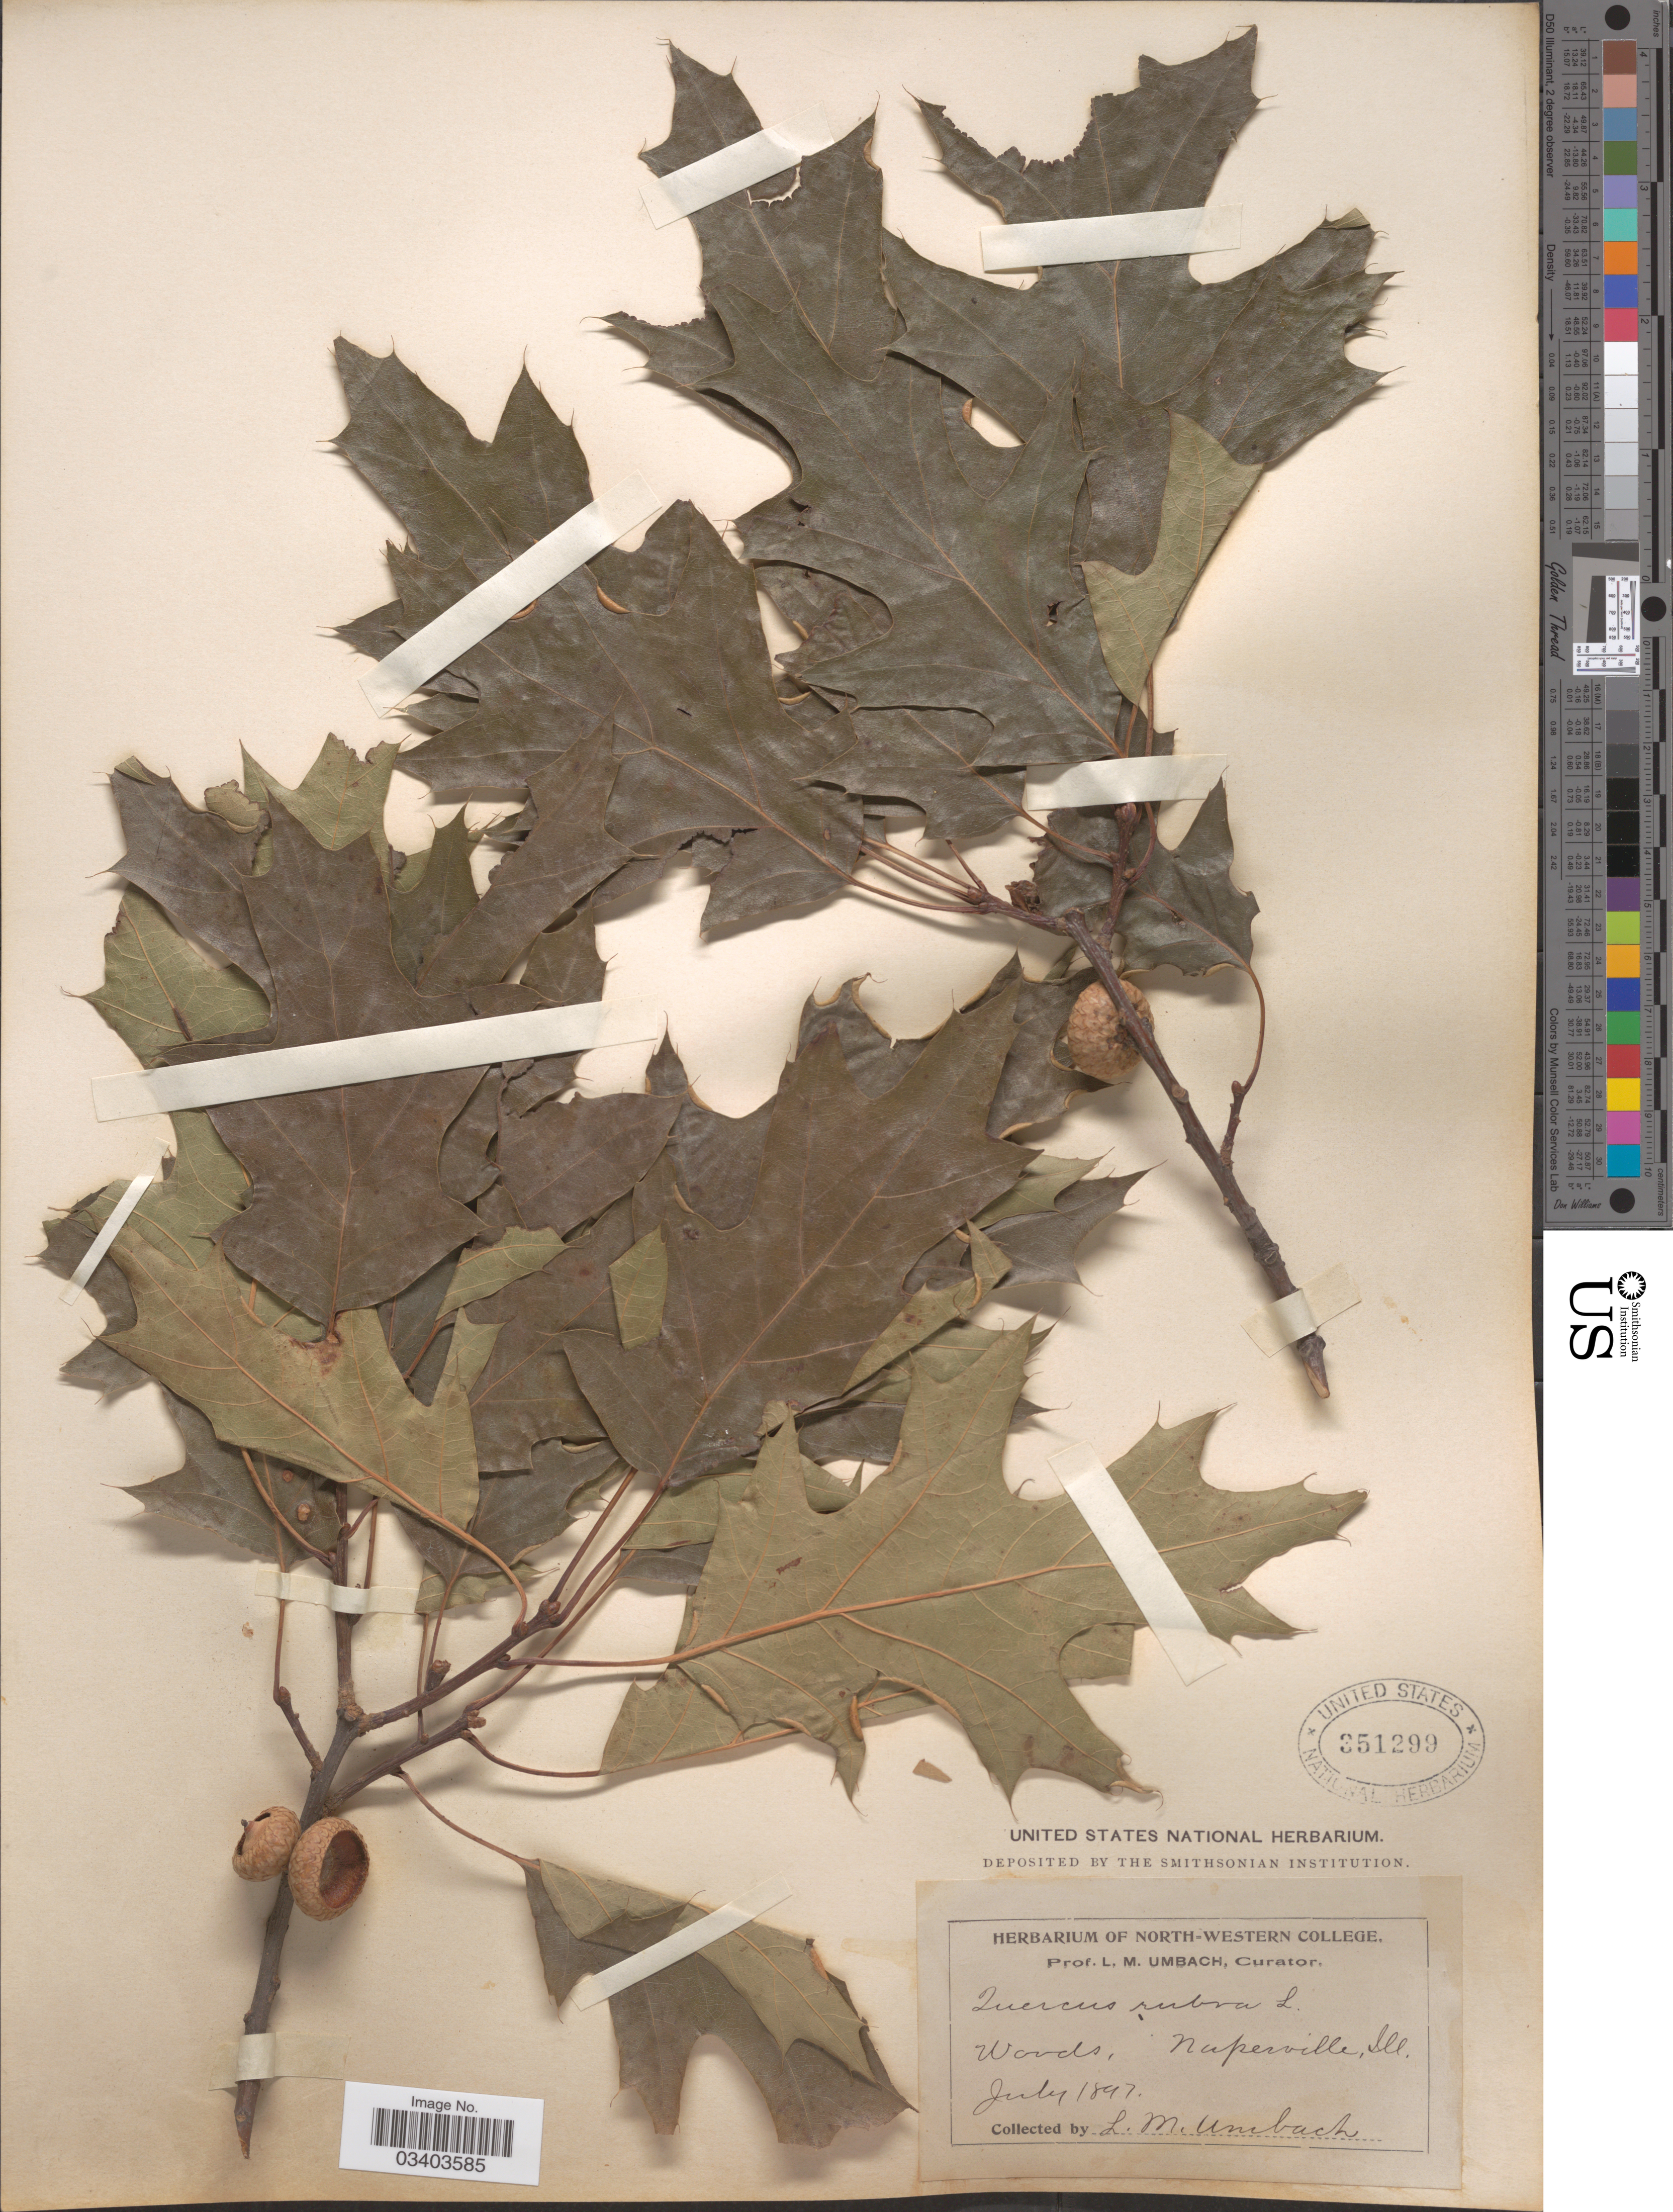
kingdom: Plantae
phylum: Tracheophyta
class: Magnoliopsida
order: Fagales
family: Fagaceae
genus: Quercus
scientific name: Quercus borealis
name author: F. Michx.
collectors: L. M. Umbach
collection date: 1897-07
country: United States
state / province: Illinois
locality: Woods, Naperville.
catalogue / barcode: US 351299